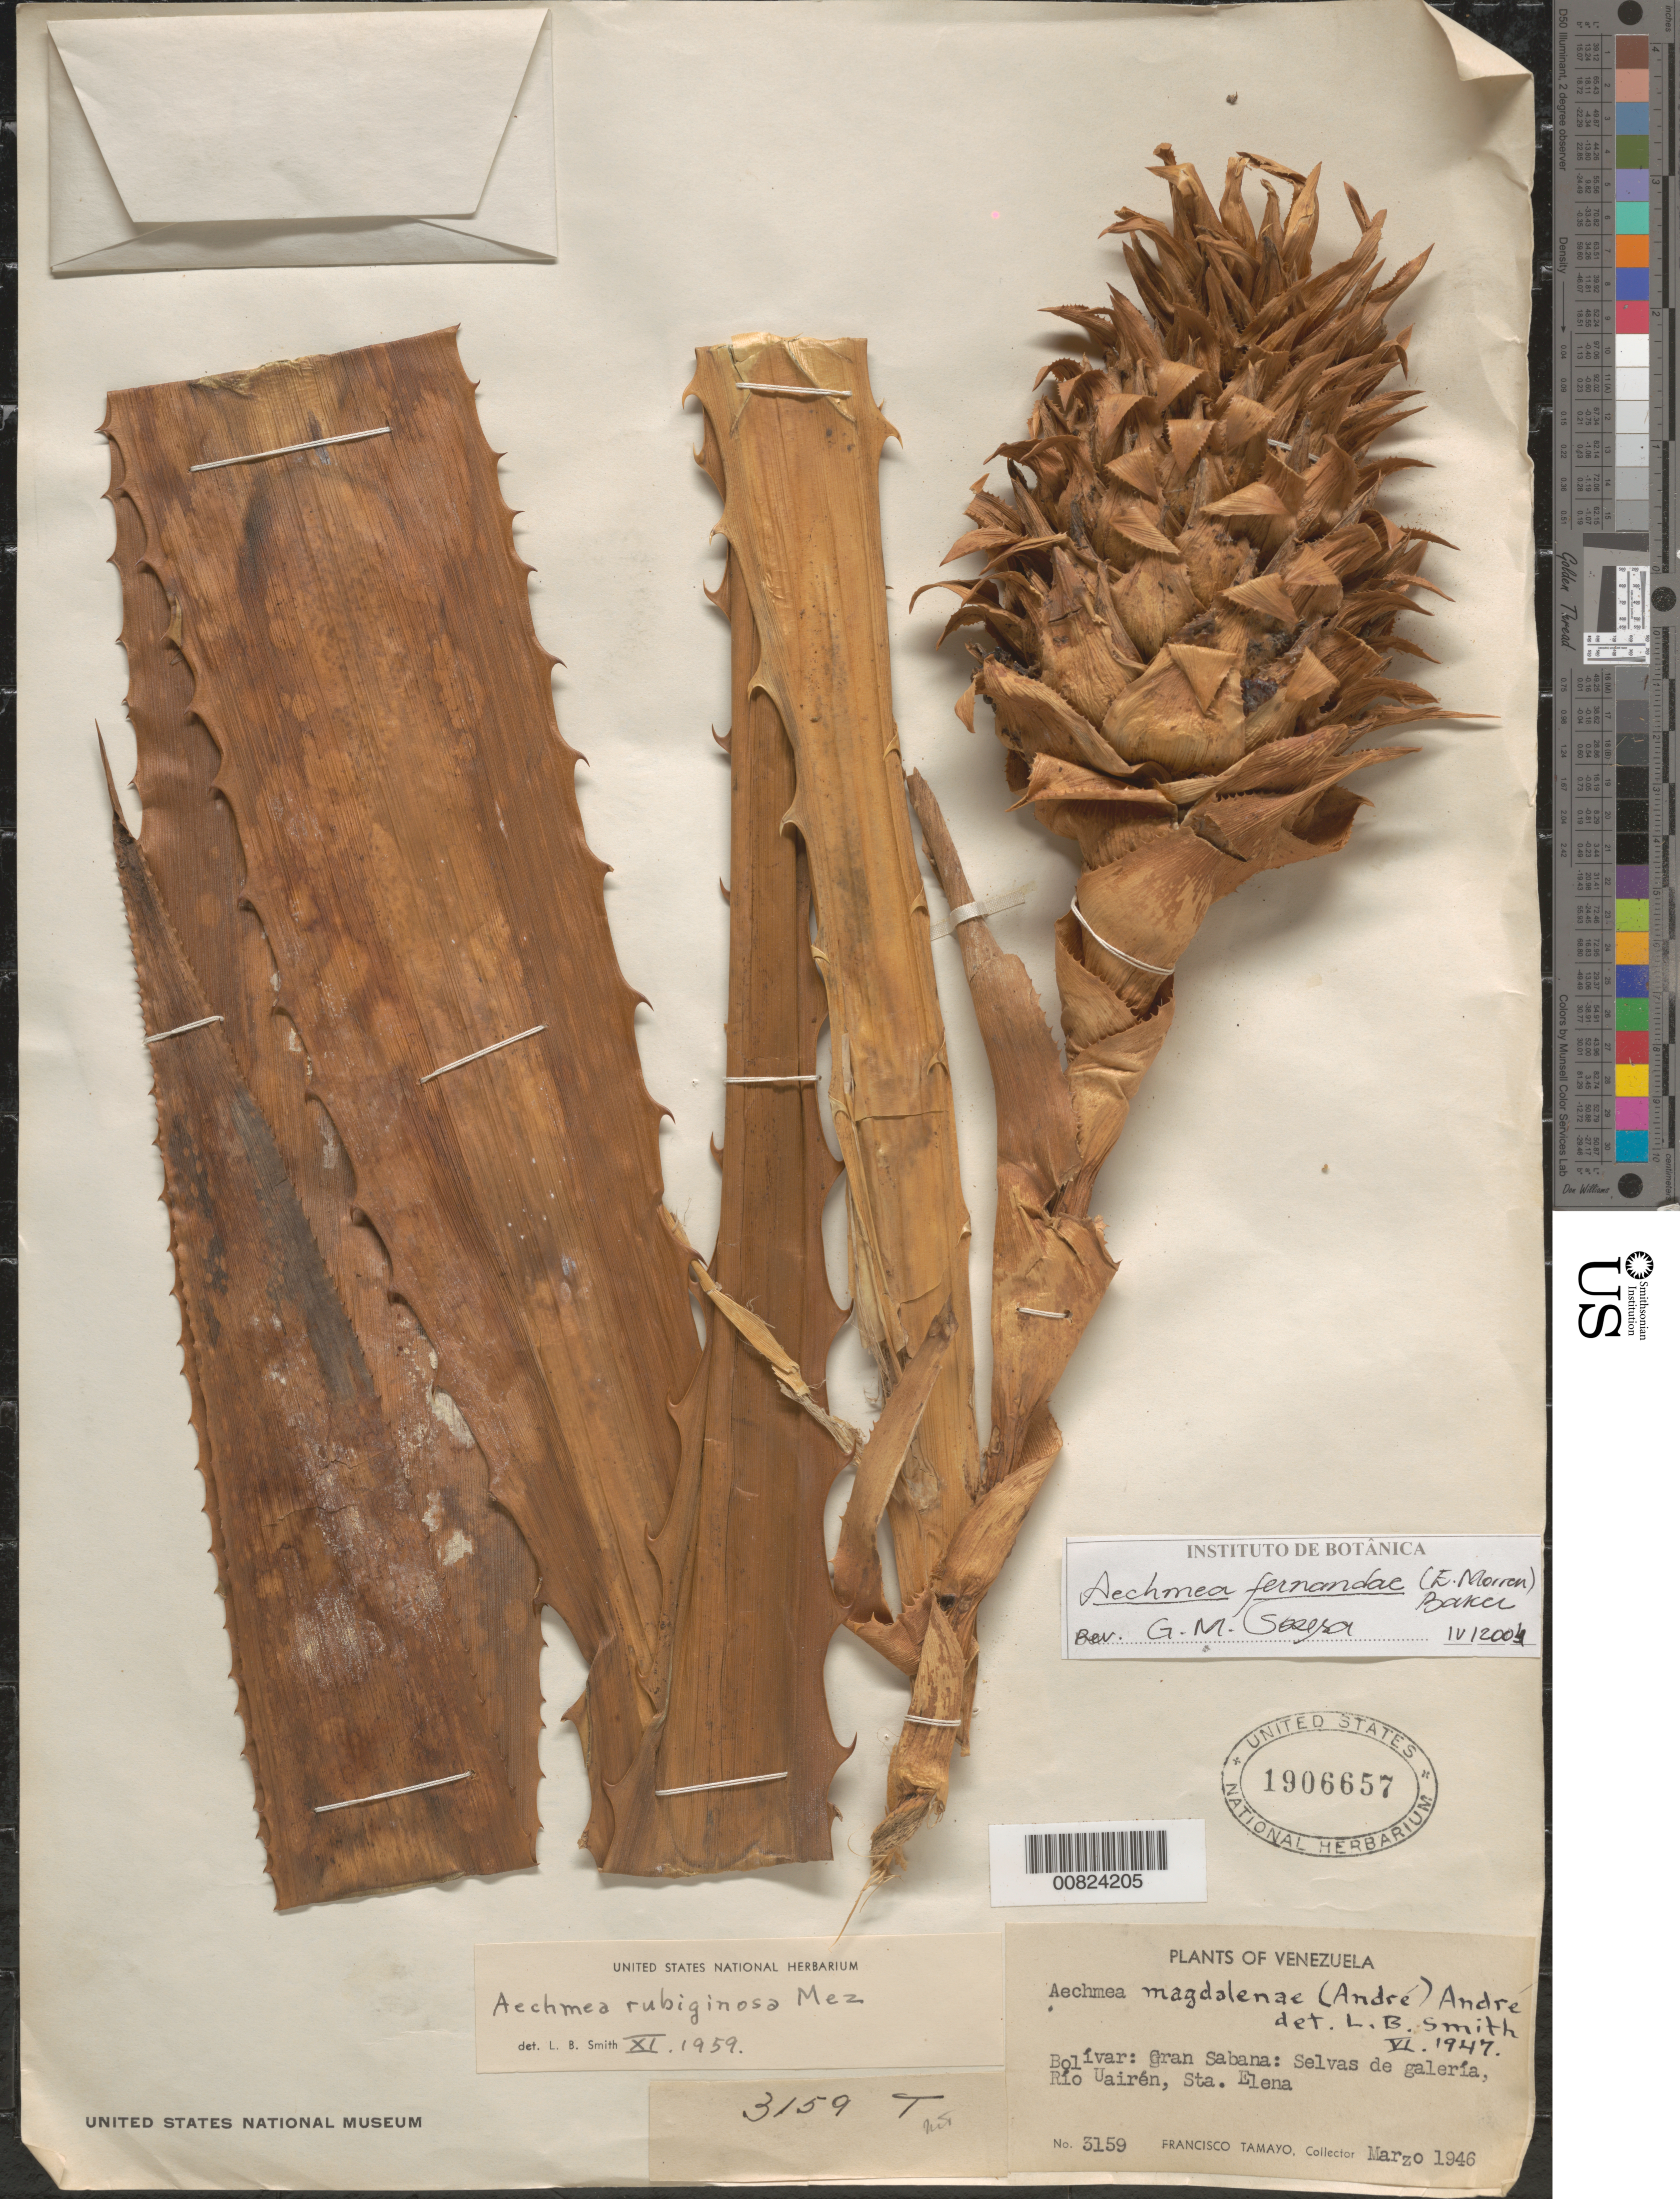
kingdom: Plantae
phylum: Tracheophyta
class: Liliopsida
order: Poales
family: Bromeliaceae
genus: Aechmea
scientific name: Aechmea fernandae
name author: (É. Morren) Baker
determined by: Sosera, G. M.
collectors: F. Tamayo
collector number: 3159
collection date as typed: Mar-46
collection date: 1946-03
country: Venezuela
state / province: Bolívar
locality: Gran Sabana, Sta. Elena, Río Uairén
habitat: Selvas de galeria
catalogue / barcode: US 1906657